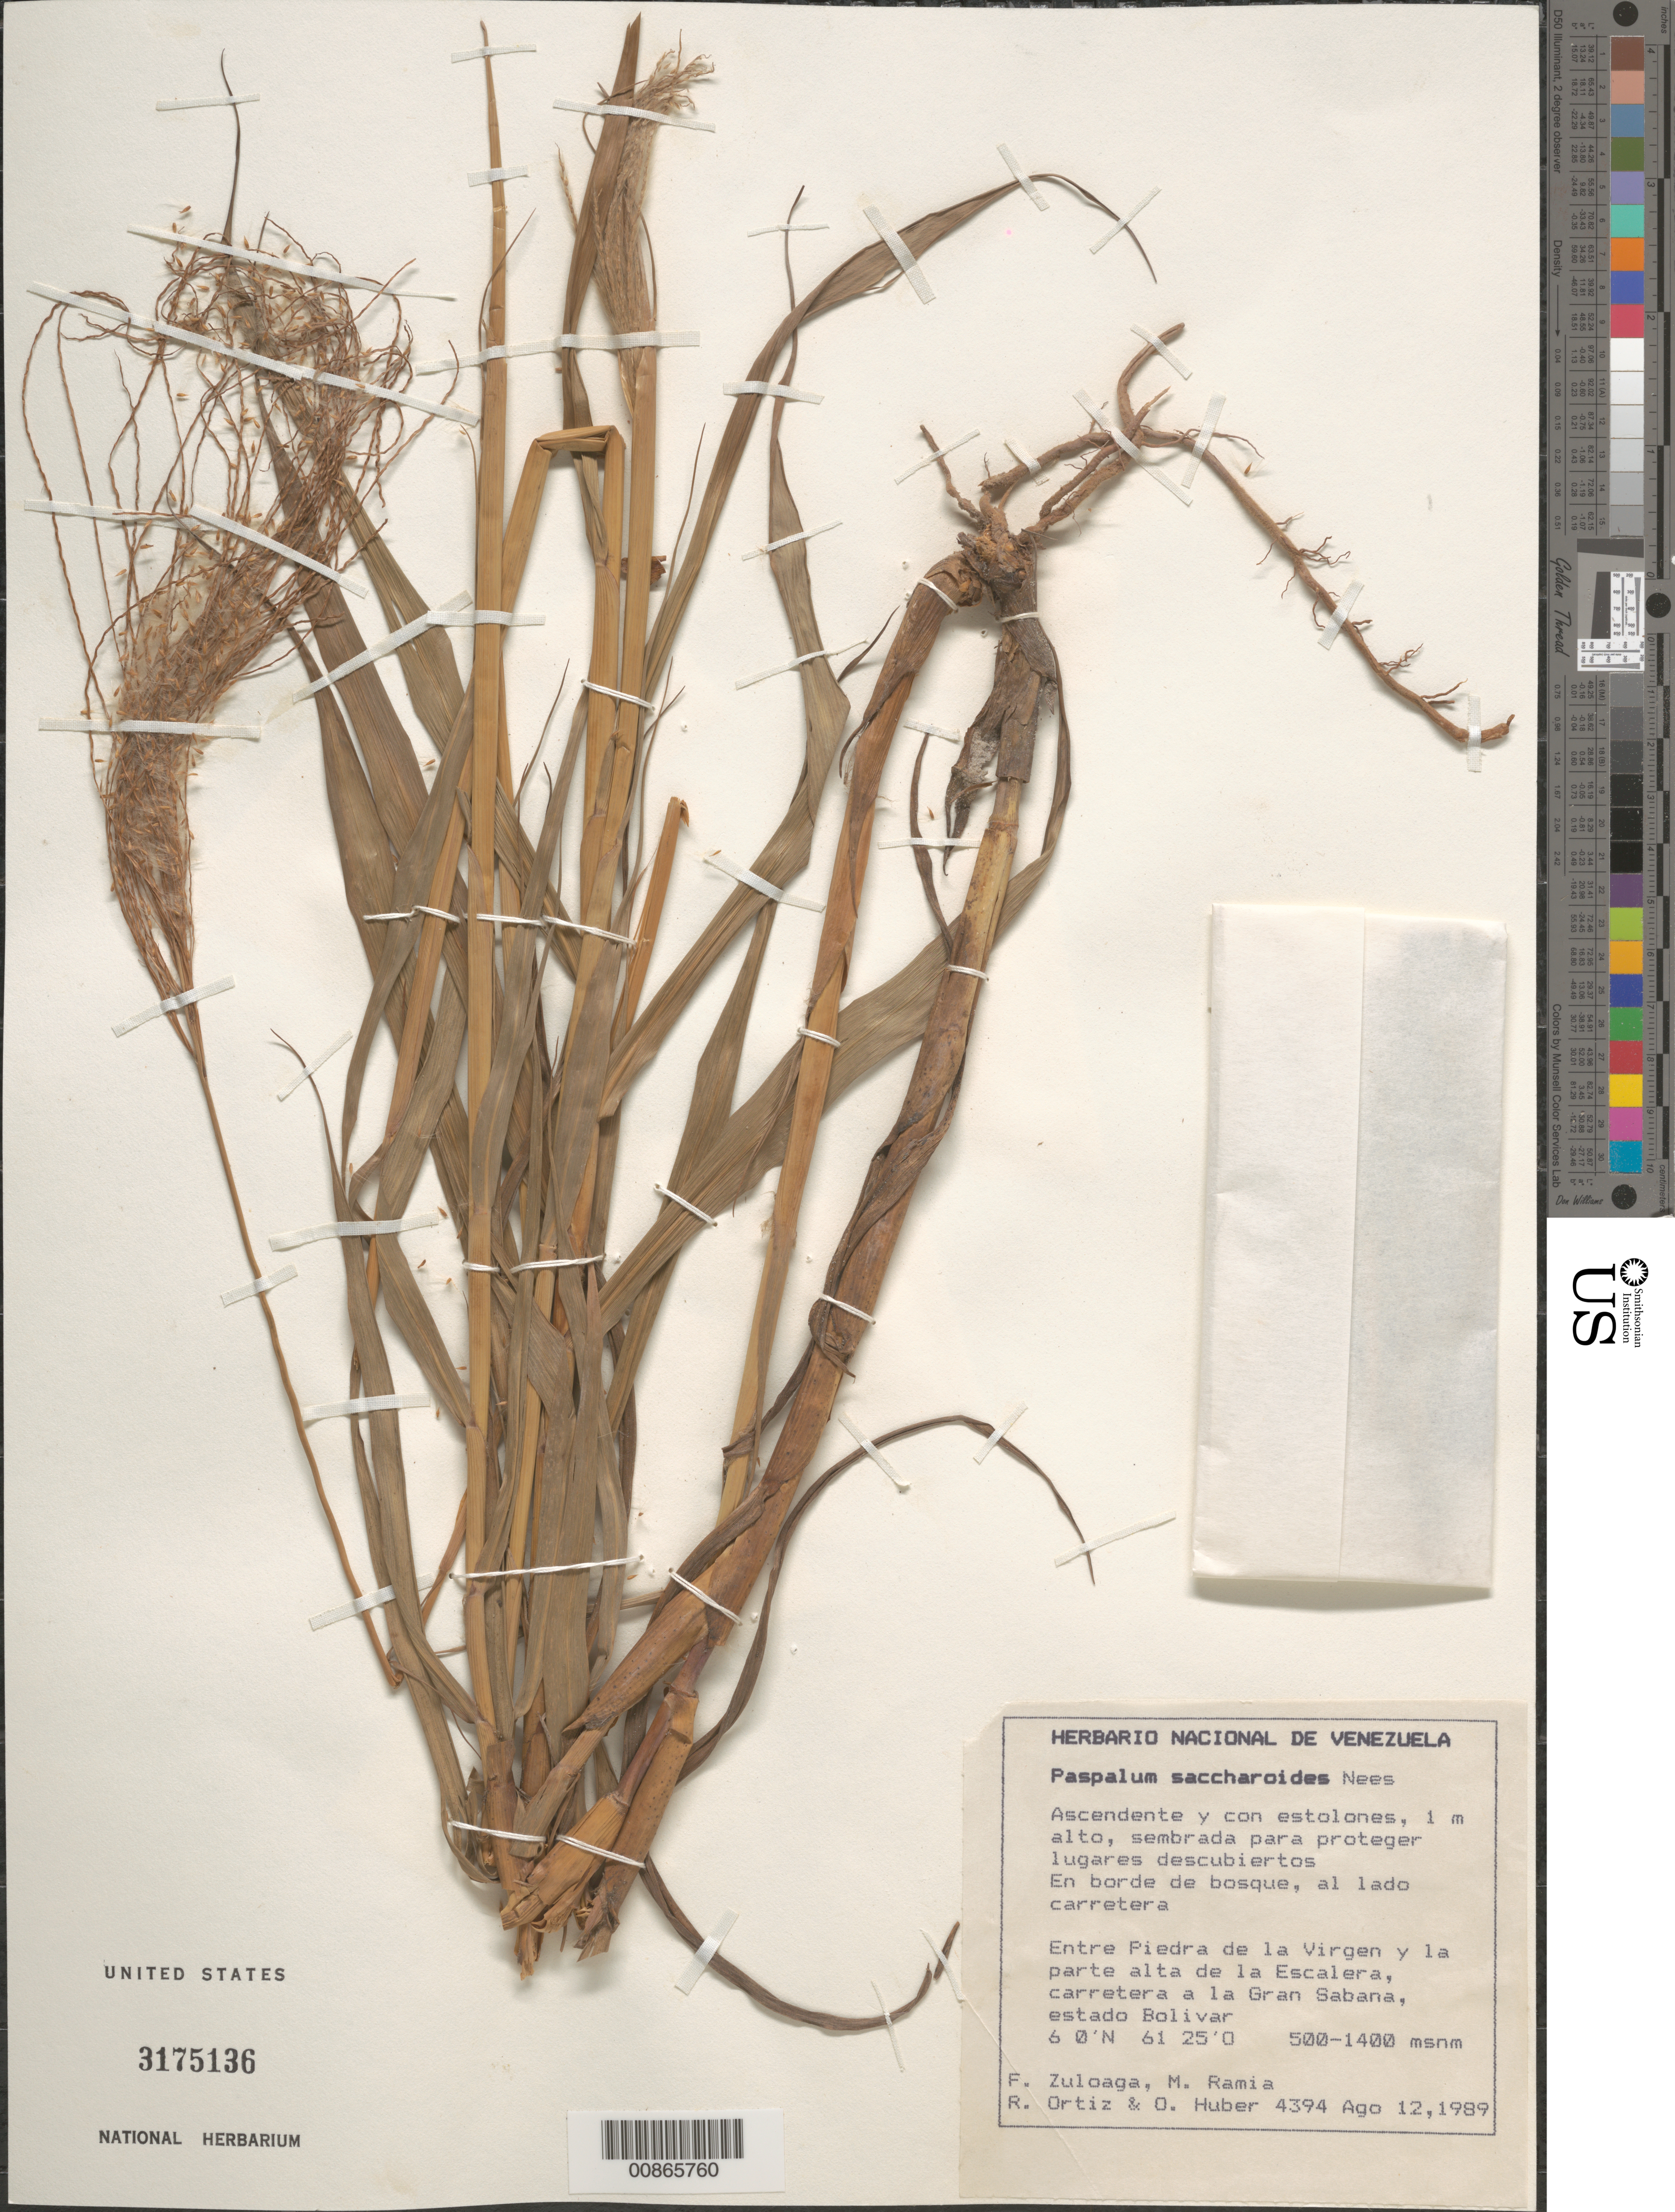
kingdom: Plantae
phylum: Tracheophyta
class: Liliopsida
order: Poales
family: Poaceae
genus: Paspalum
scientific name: Paspalum repens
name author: P.J. Bergius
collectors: F. O. Zuloaga, M. Ramia, R. Ortíz & O. Huber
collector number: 4394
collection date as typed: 12-Aug-89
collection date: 1989-08-12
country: Venezuela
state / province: Bolívar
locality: Gran Sabana, entre Piedra de la Virgen y la parte alta de la Escalera, carretera a la Gran Sabana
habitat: Edge of forest, roadside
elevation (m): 500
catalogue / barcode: US 3175136